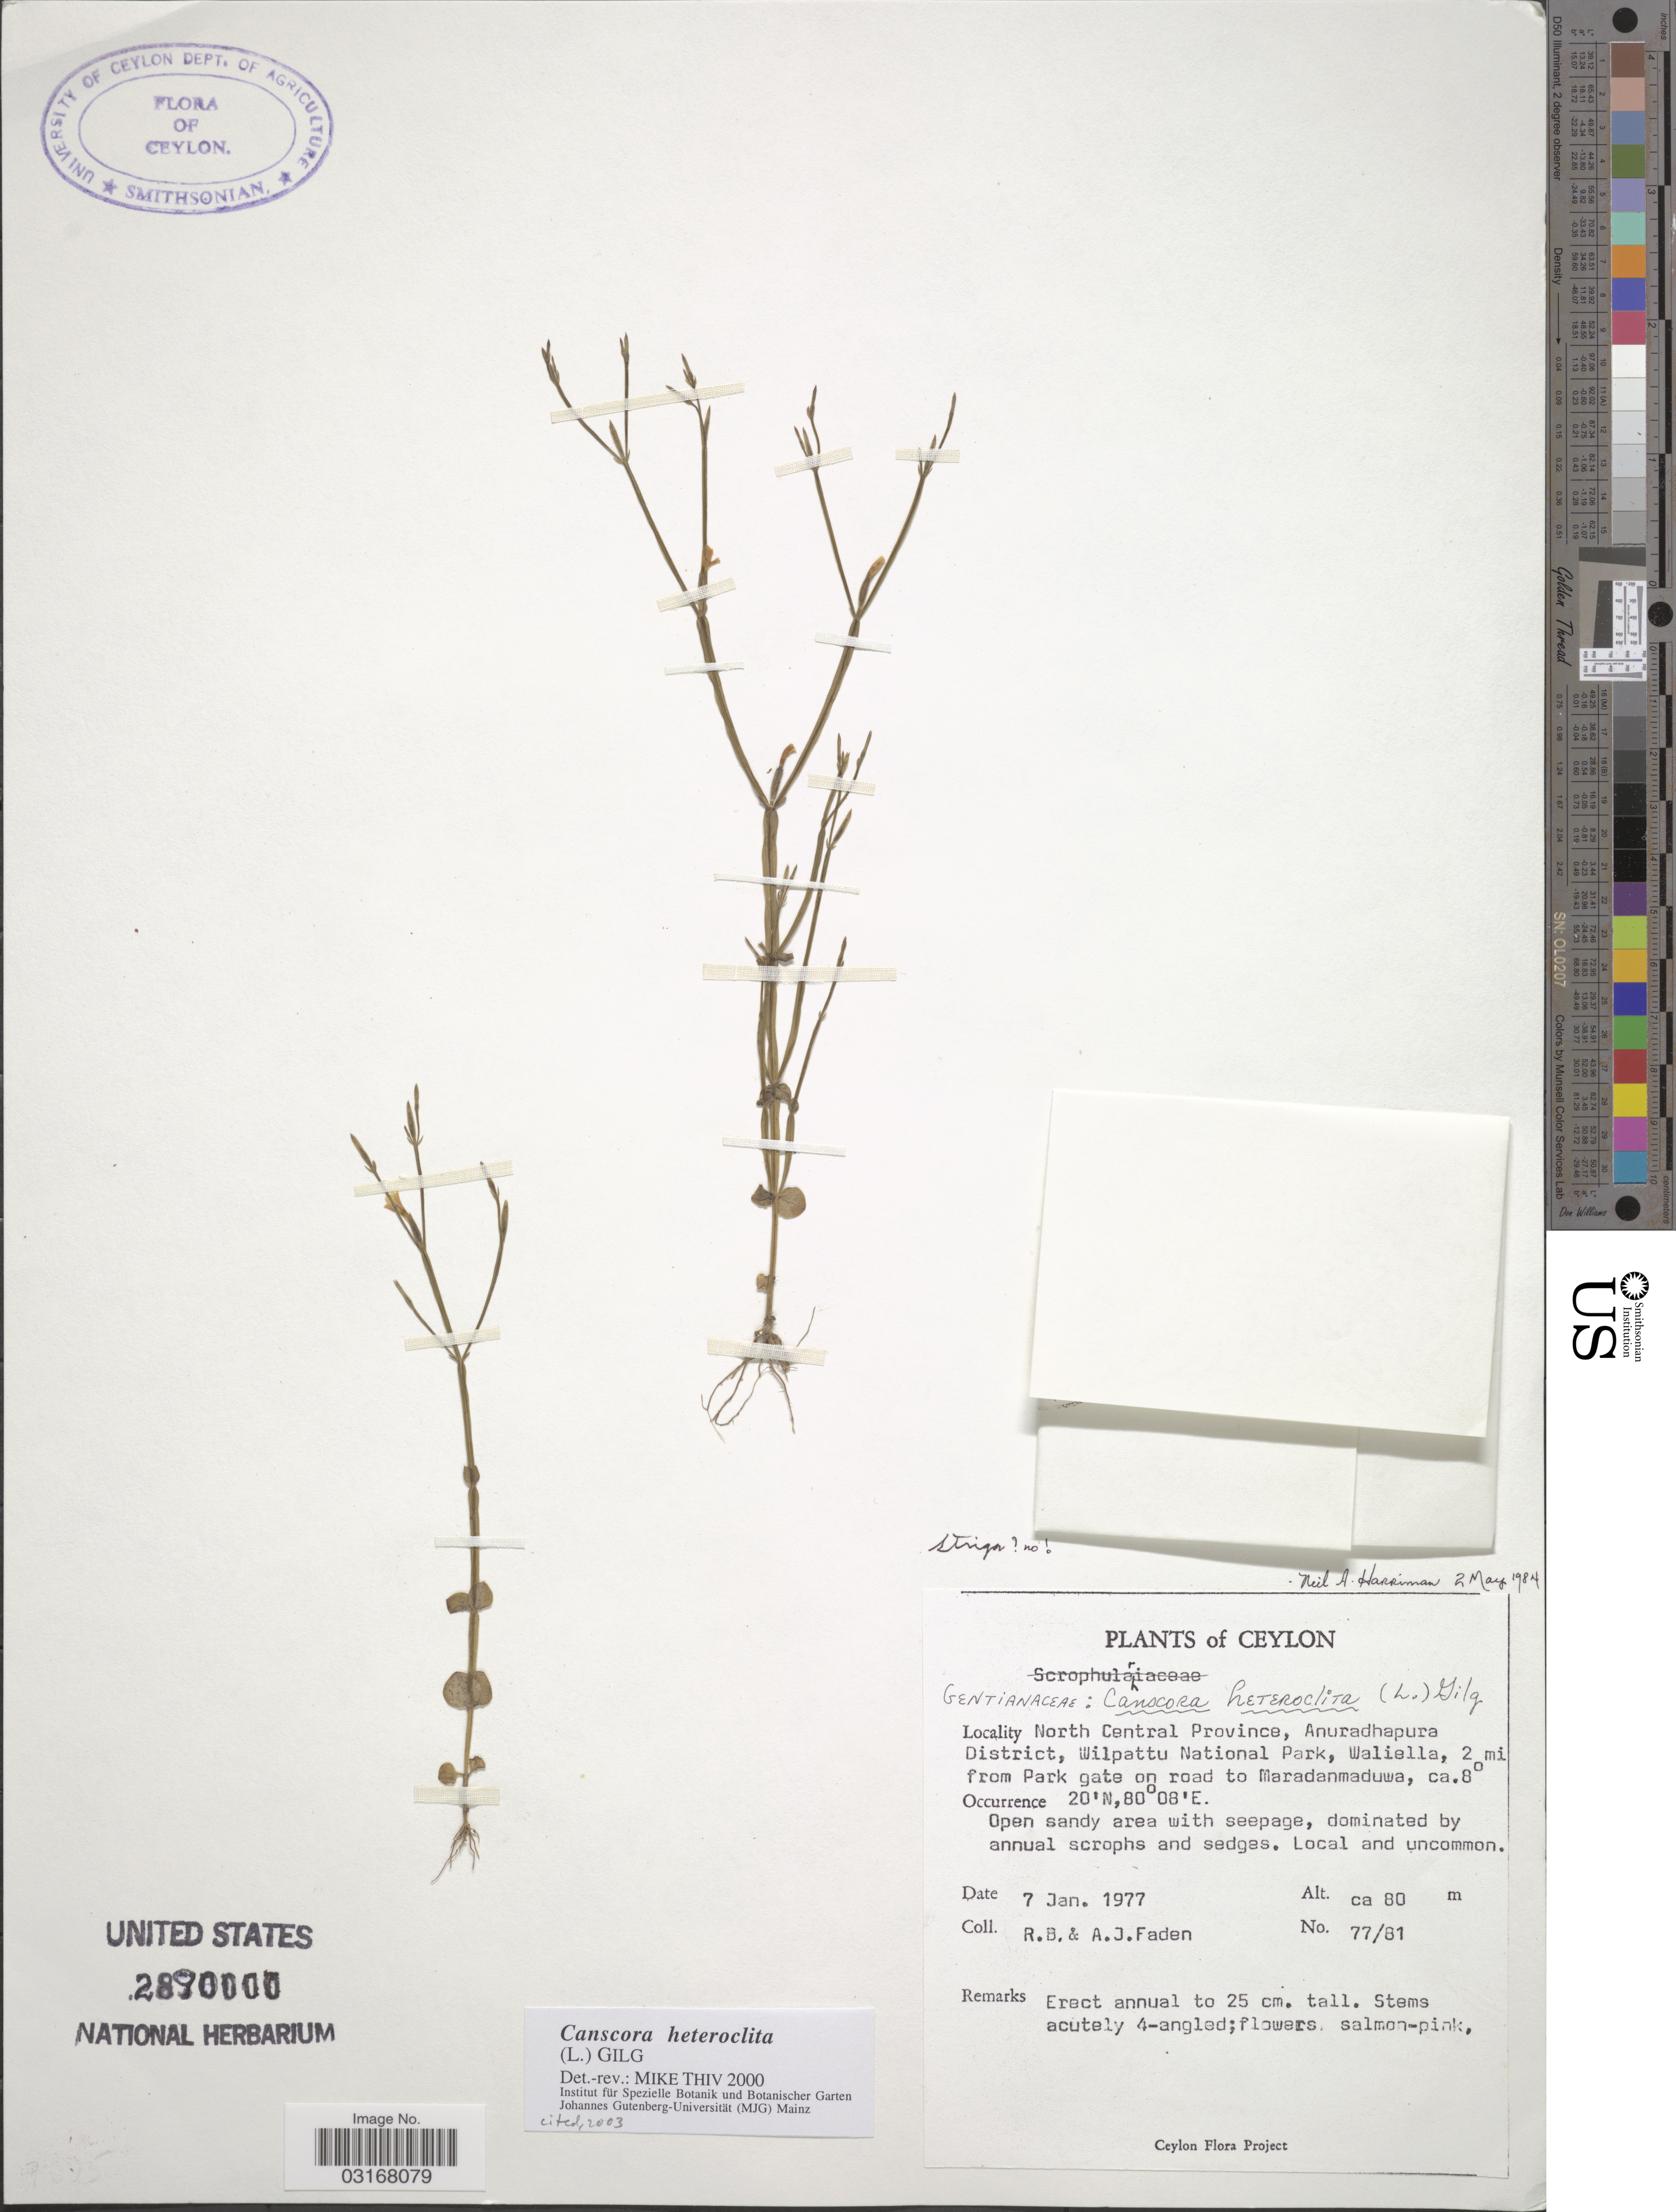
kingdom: Plantae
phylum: Tracheophyta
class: Magnoliopsida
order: Gentianales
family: Gentianaceae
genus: Canscora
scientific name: Canscora heteroclita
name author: (L.) Gilg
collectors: R. B. Faden & A. J. Faden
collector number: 77/81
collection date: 1977-01-07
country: Sri Lanka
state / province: North Central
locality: Ceylon. Anuradhapura District, Wilpattu National Park, Waliella, 2 mi from Park gate on road to Maradanmaduwa.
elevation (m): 80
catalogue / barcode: US 2890000